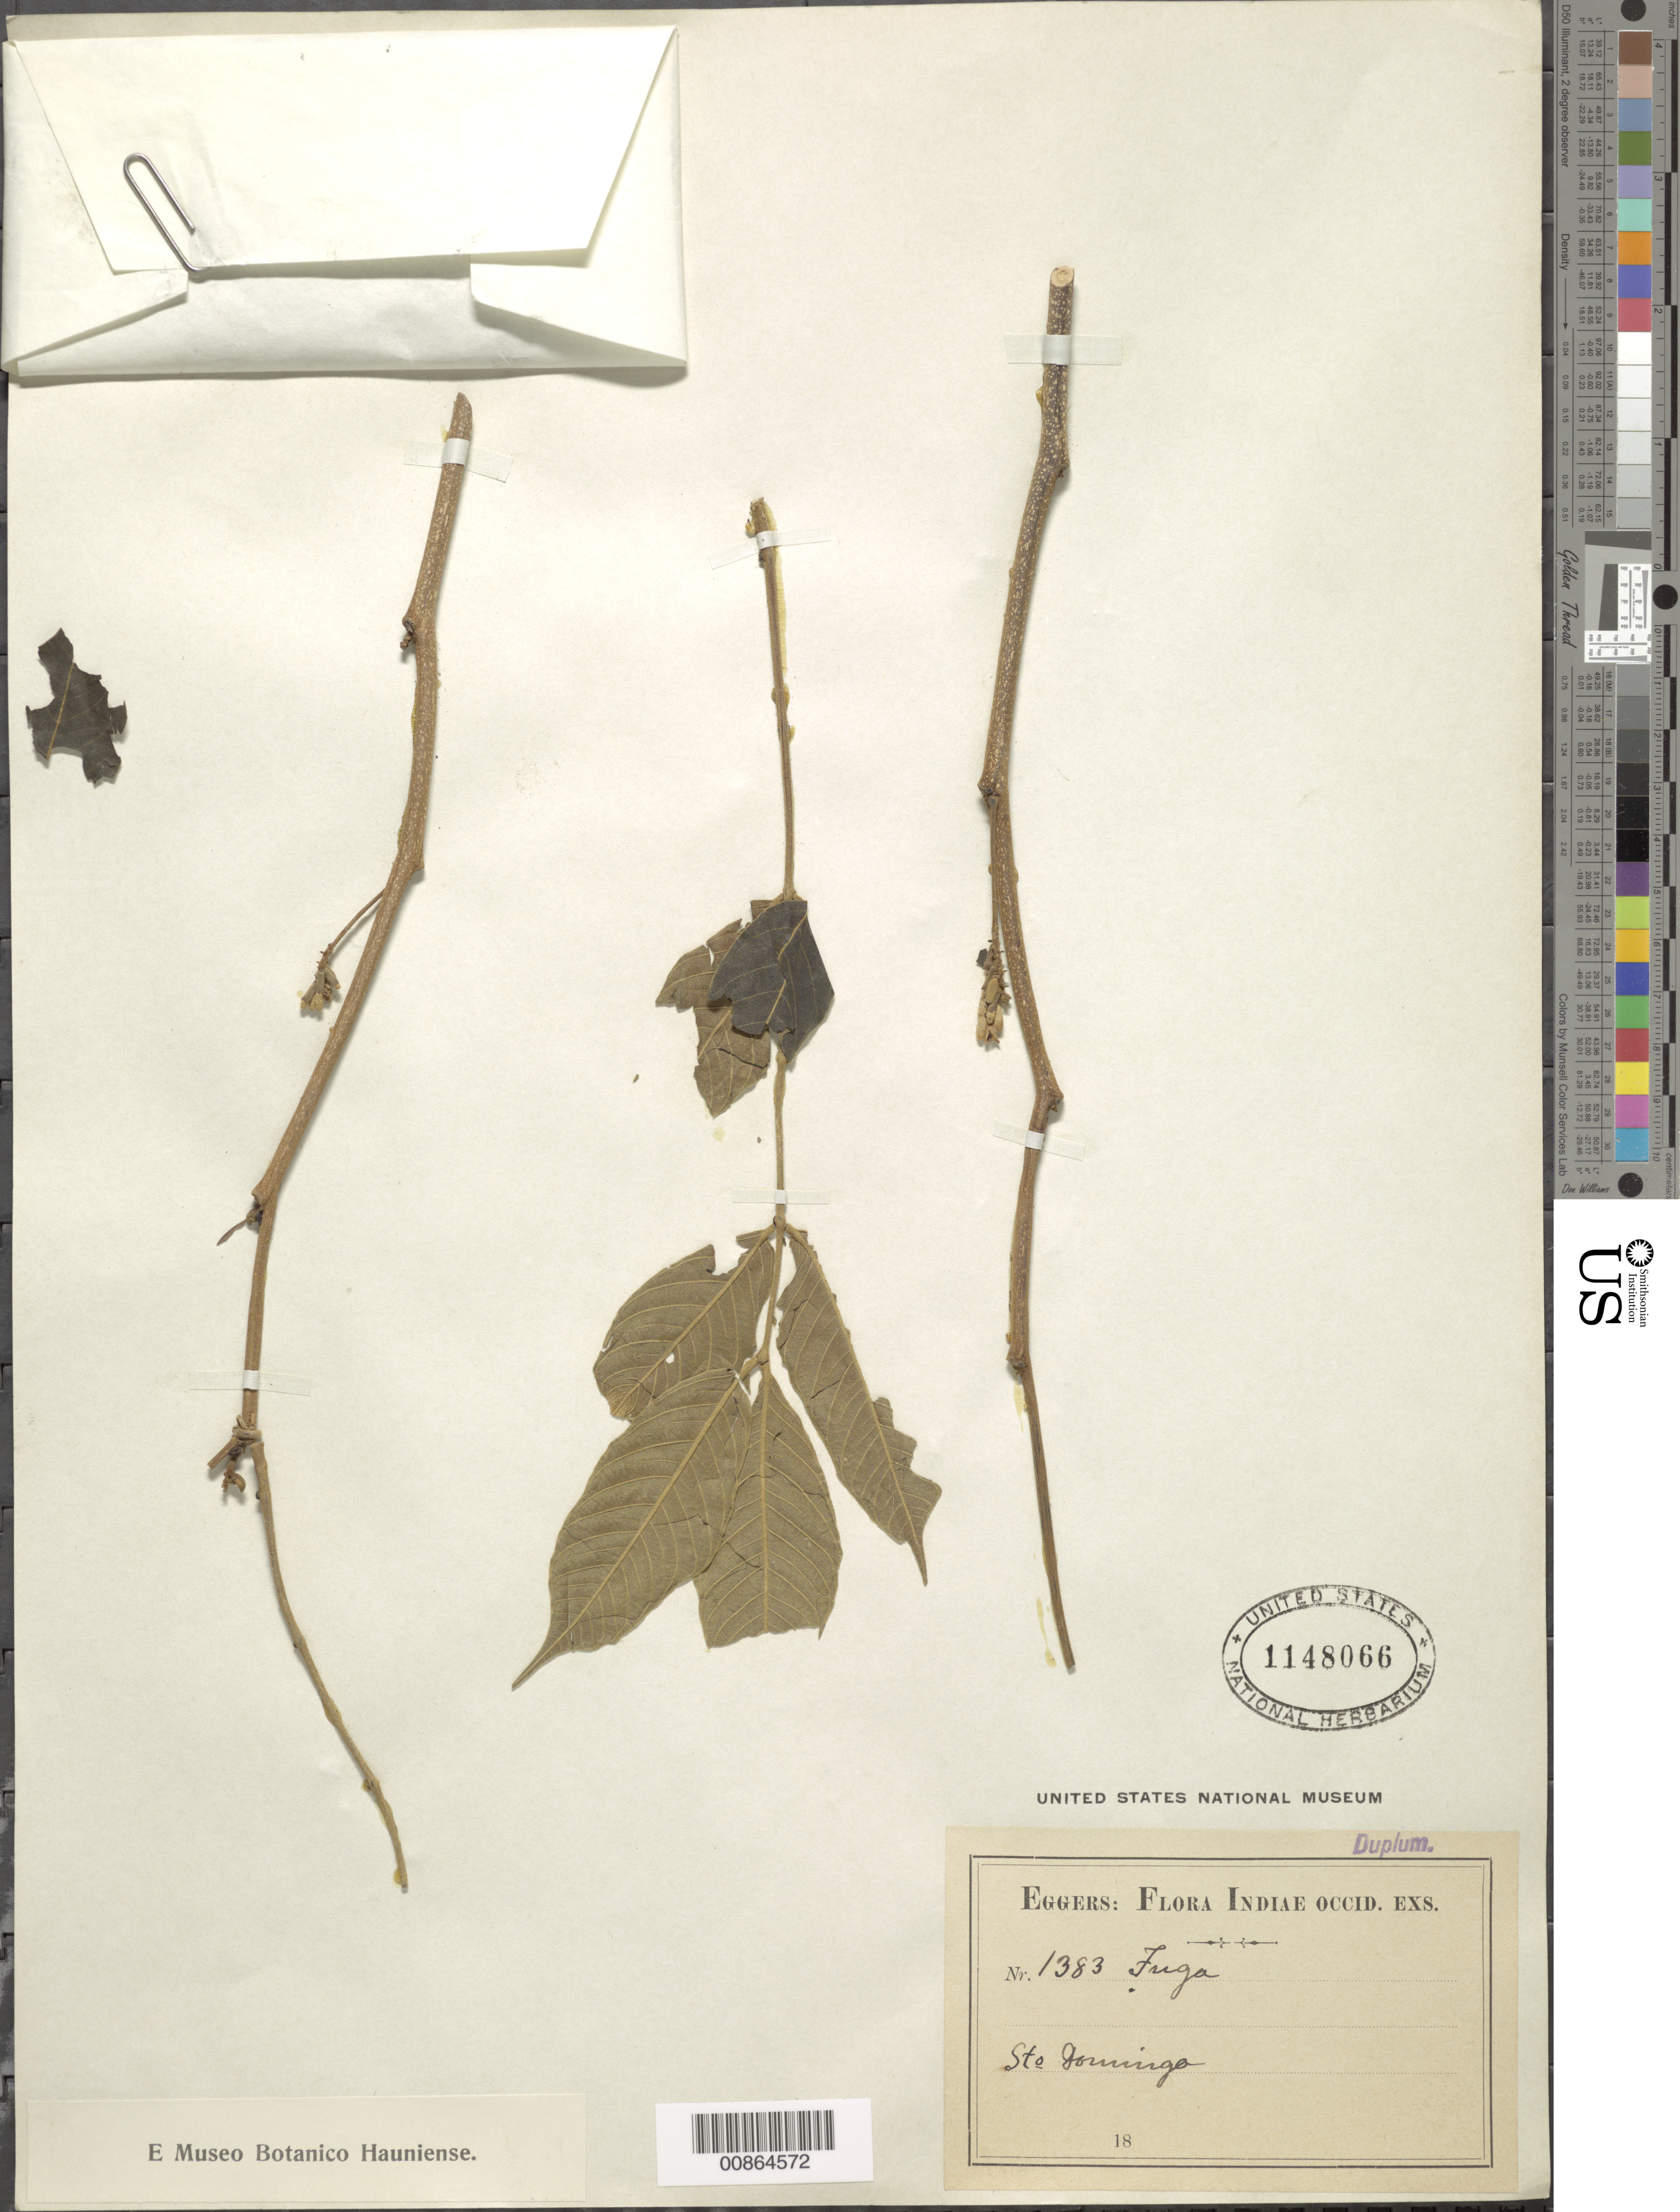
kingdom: Plantae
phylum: Tracheophyta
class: Magnoliopsida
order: Fabales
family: Fabaceae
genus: Inga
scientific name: Inga sp.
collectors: H. F. A. von Eggers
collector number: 1383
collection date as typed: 1800 to -- --- 1899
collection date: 1800/1899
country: Dominican Republic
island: Hispaniola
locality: Sto. Domingo.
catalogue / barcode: US 1148066